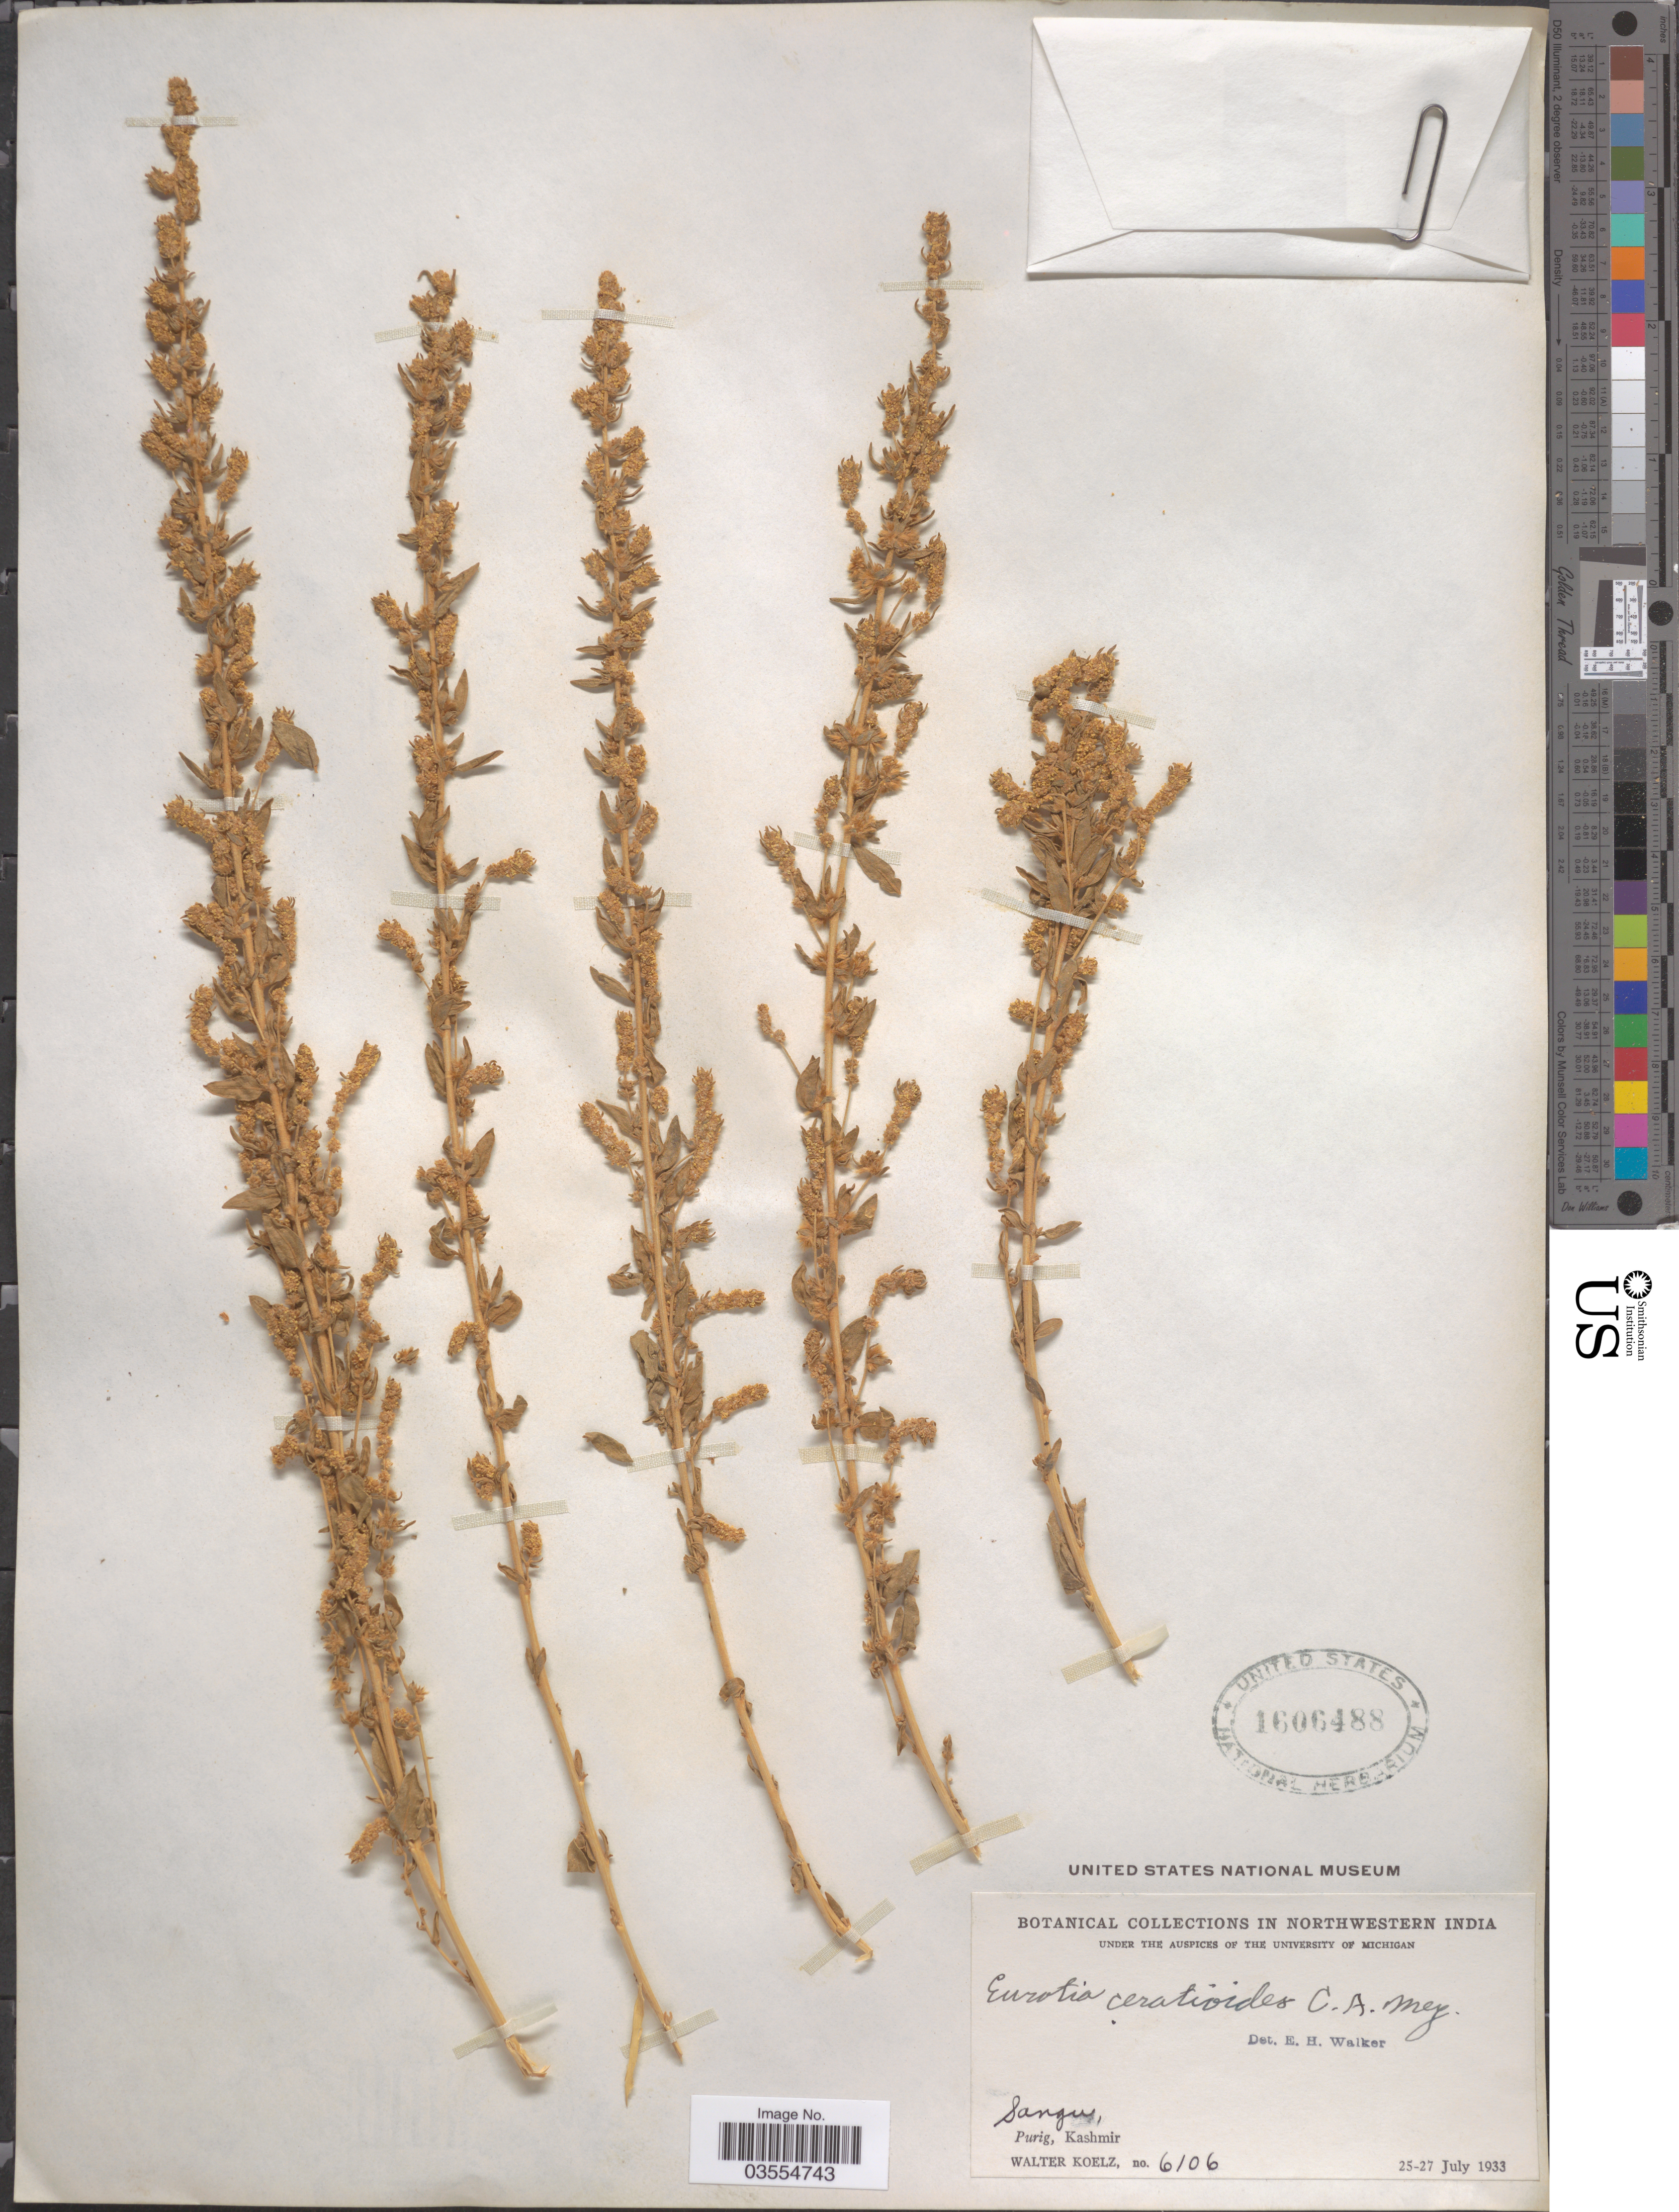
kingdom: Plantae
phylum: Tracheophyta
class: Magnoliopsida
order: Caryophyllales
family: Amaranthaceae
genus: Krascheninnikovia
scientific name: Krascheninnikovia ceratoides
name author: (L.) Gueldenst.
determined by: U.S. National Herbarium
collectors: W. N. Koelz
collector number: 6106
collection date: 1933-07-25/1933-07-27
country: India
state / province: Jammu and Kashmir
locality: Northwestern India. Sangu, Purig, Kashmir.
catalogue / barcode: US 1606488